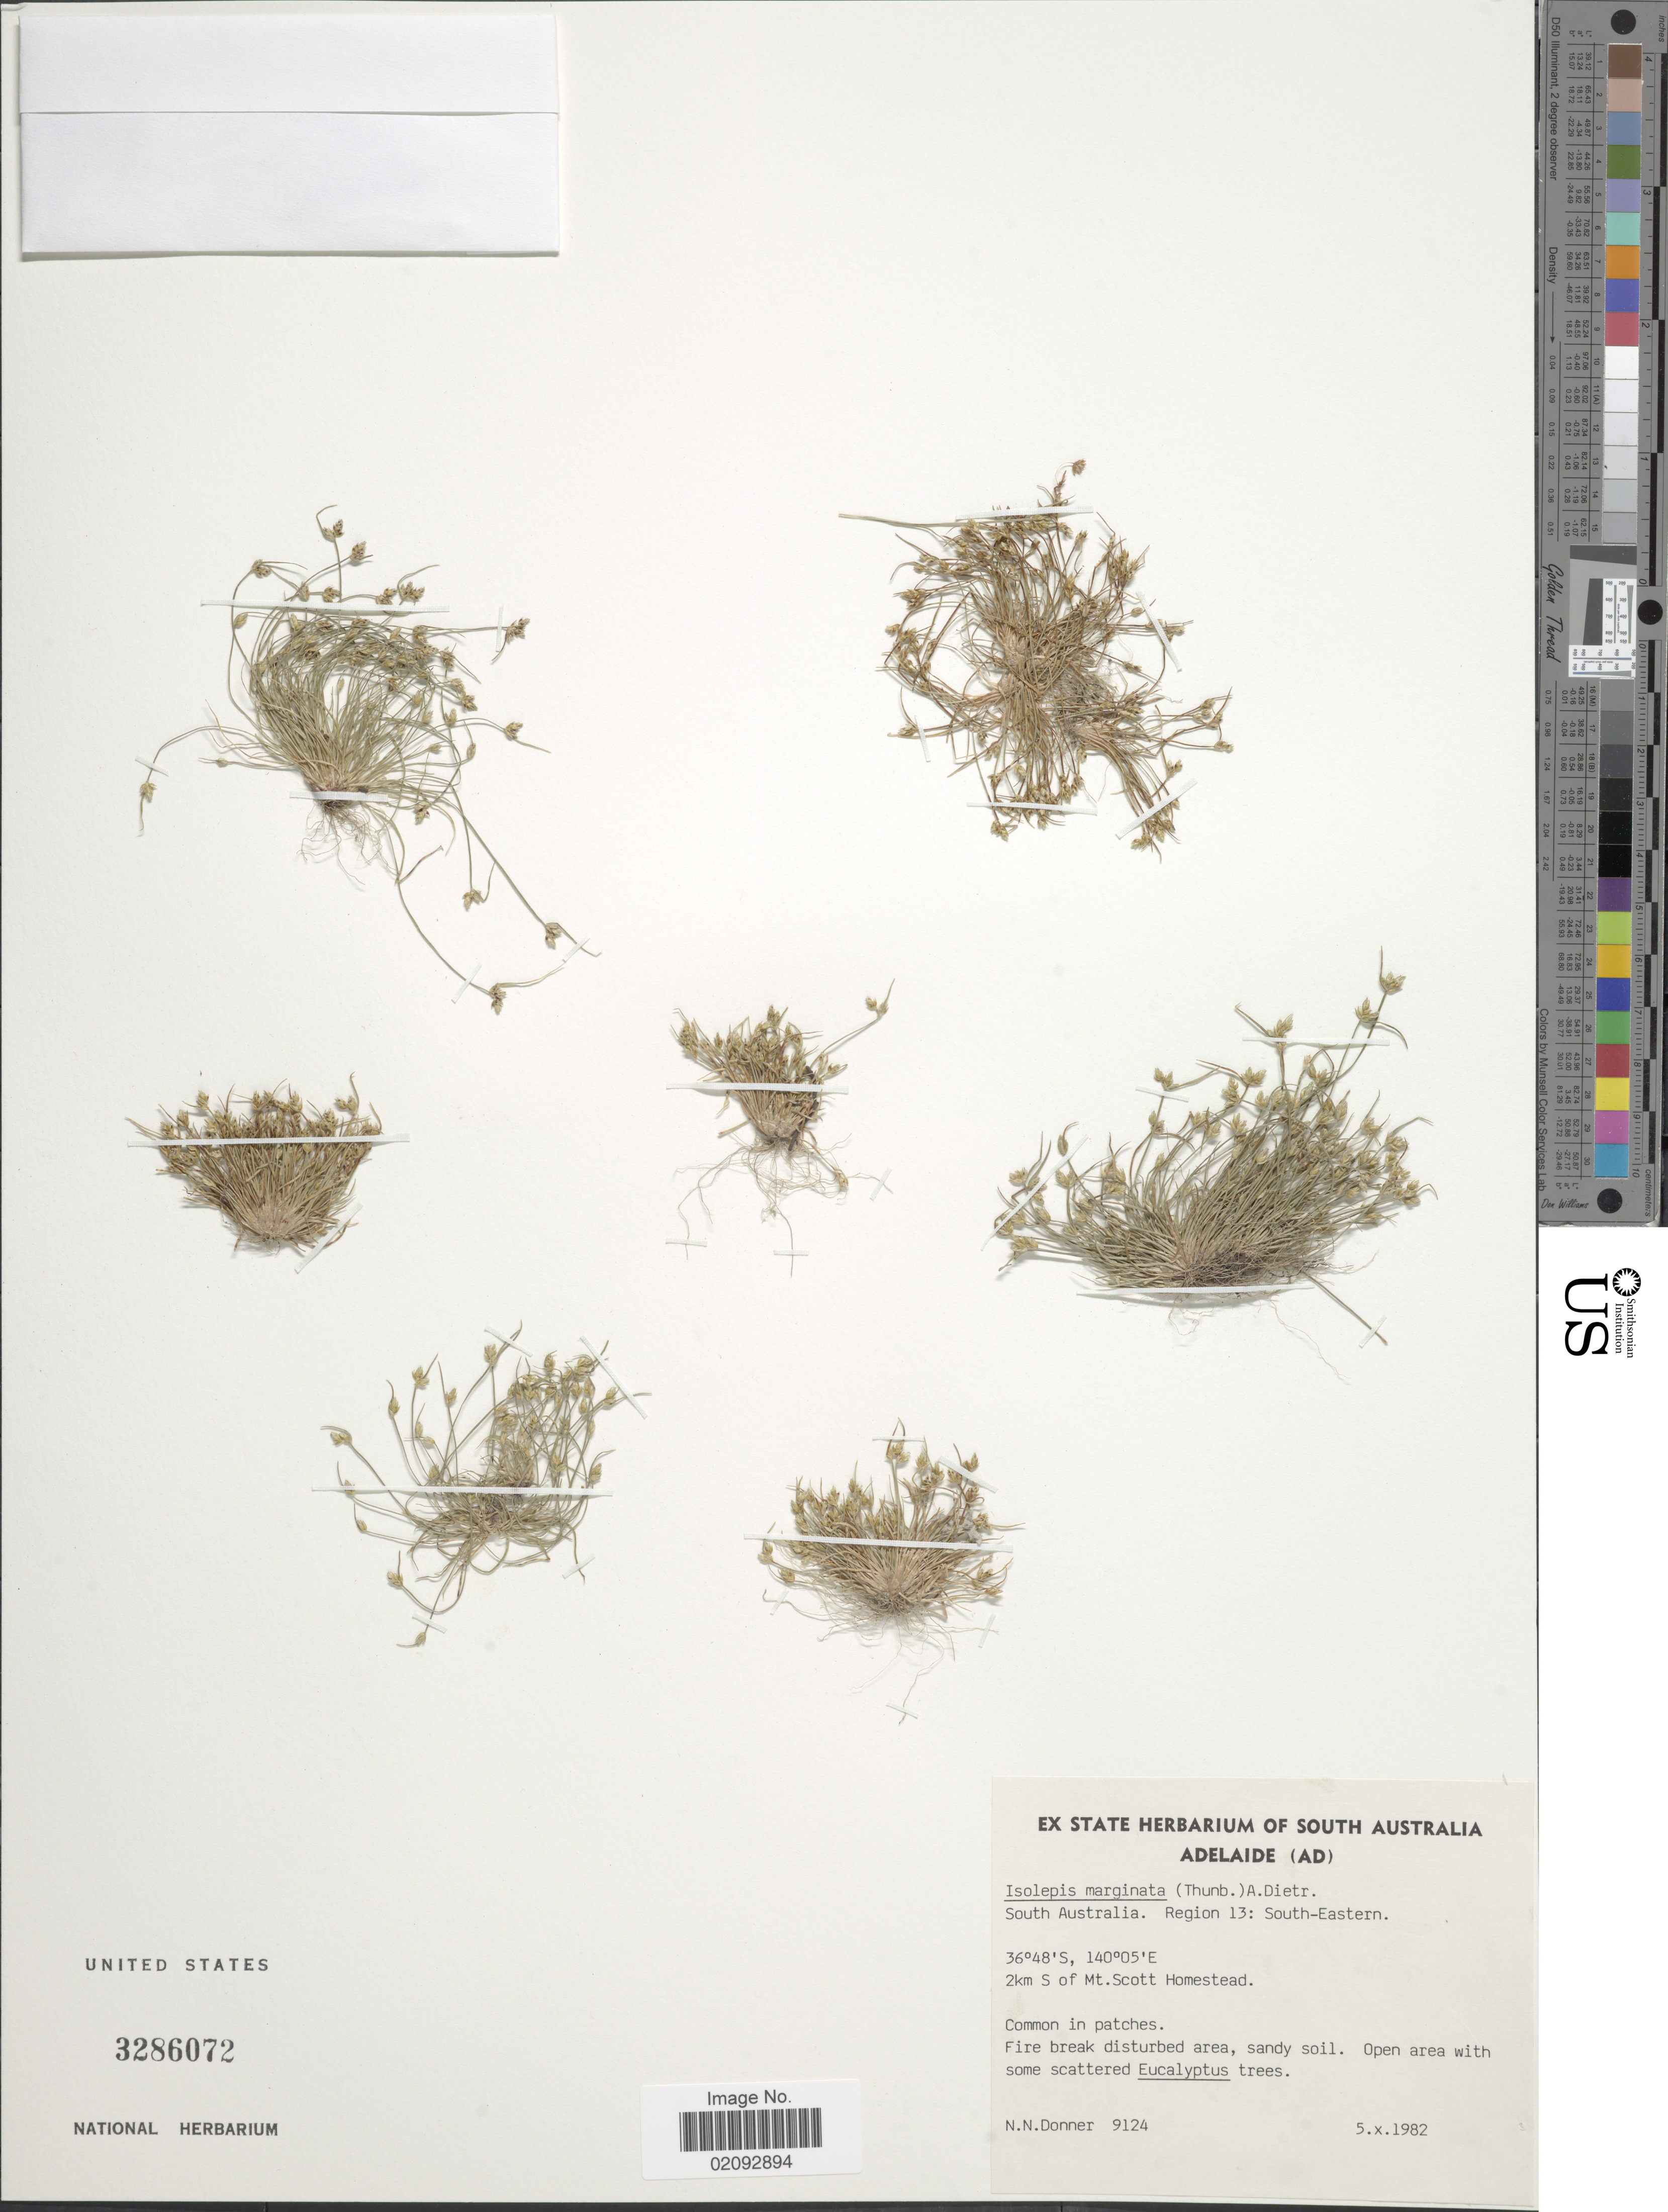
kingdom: Plantae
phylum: Tracheophyta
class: Liliopsida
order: Poales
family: Cyperaceae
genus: Ficinia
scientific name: Ficinia marginata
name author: (Thunb.) Fourc.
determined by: Strong, Mark T., (BOT), Smithsonian Institution - National Museum of Natural History (UNITED STATES)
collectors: N. Donner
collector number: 9124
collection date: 1982-10-05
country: Australia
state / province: South Australia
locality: Region 13: South-Eastern, 2km S of Mt Scott Homestead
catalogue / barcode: US 3286072